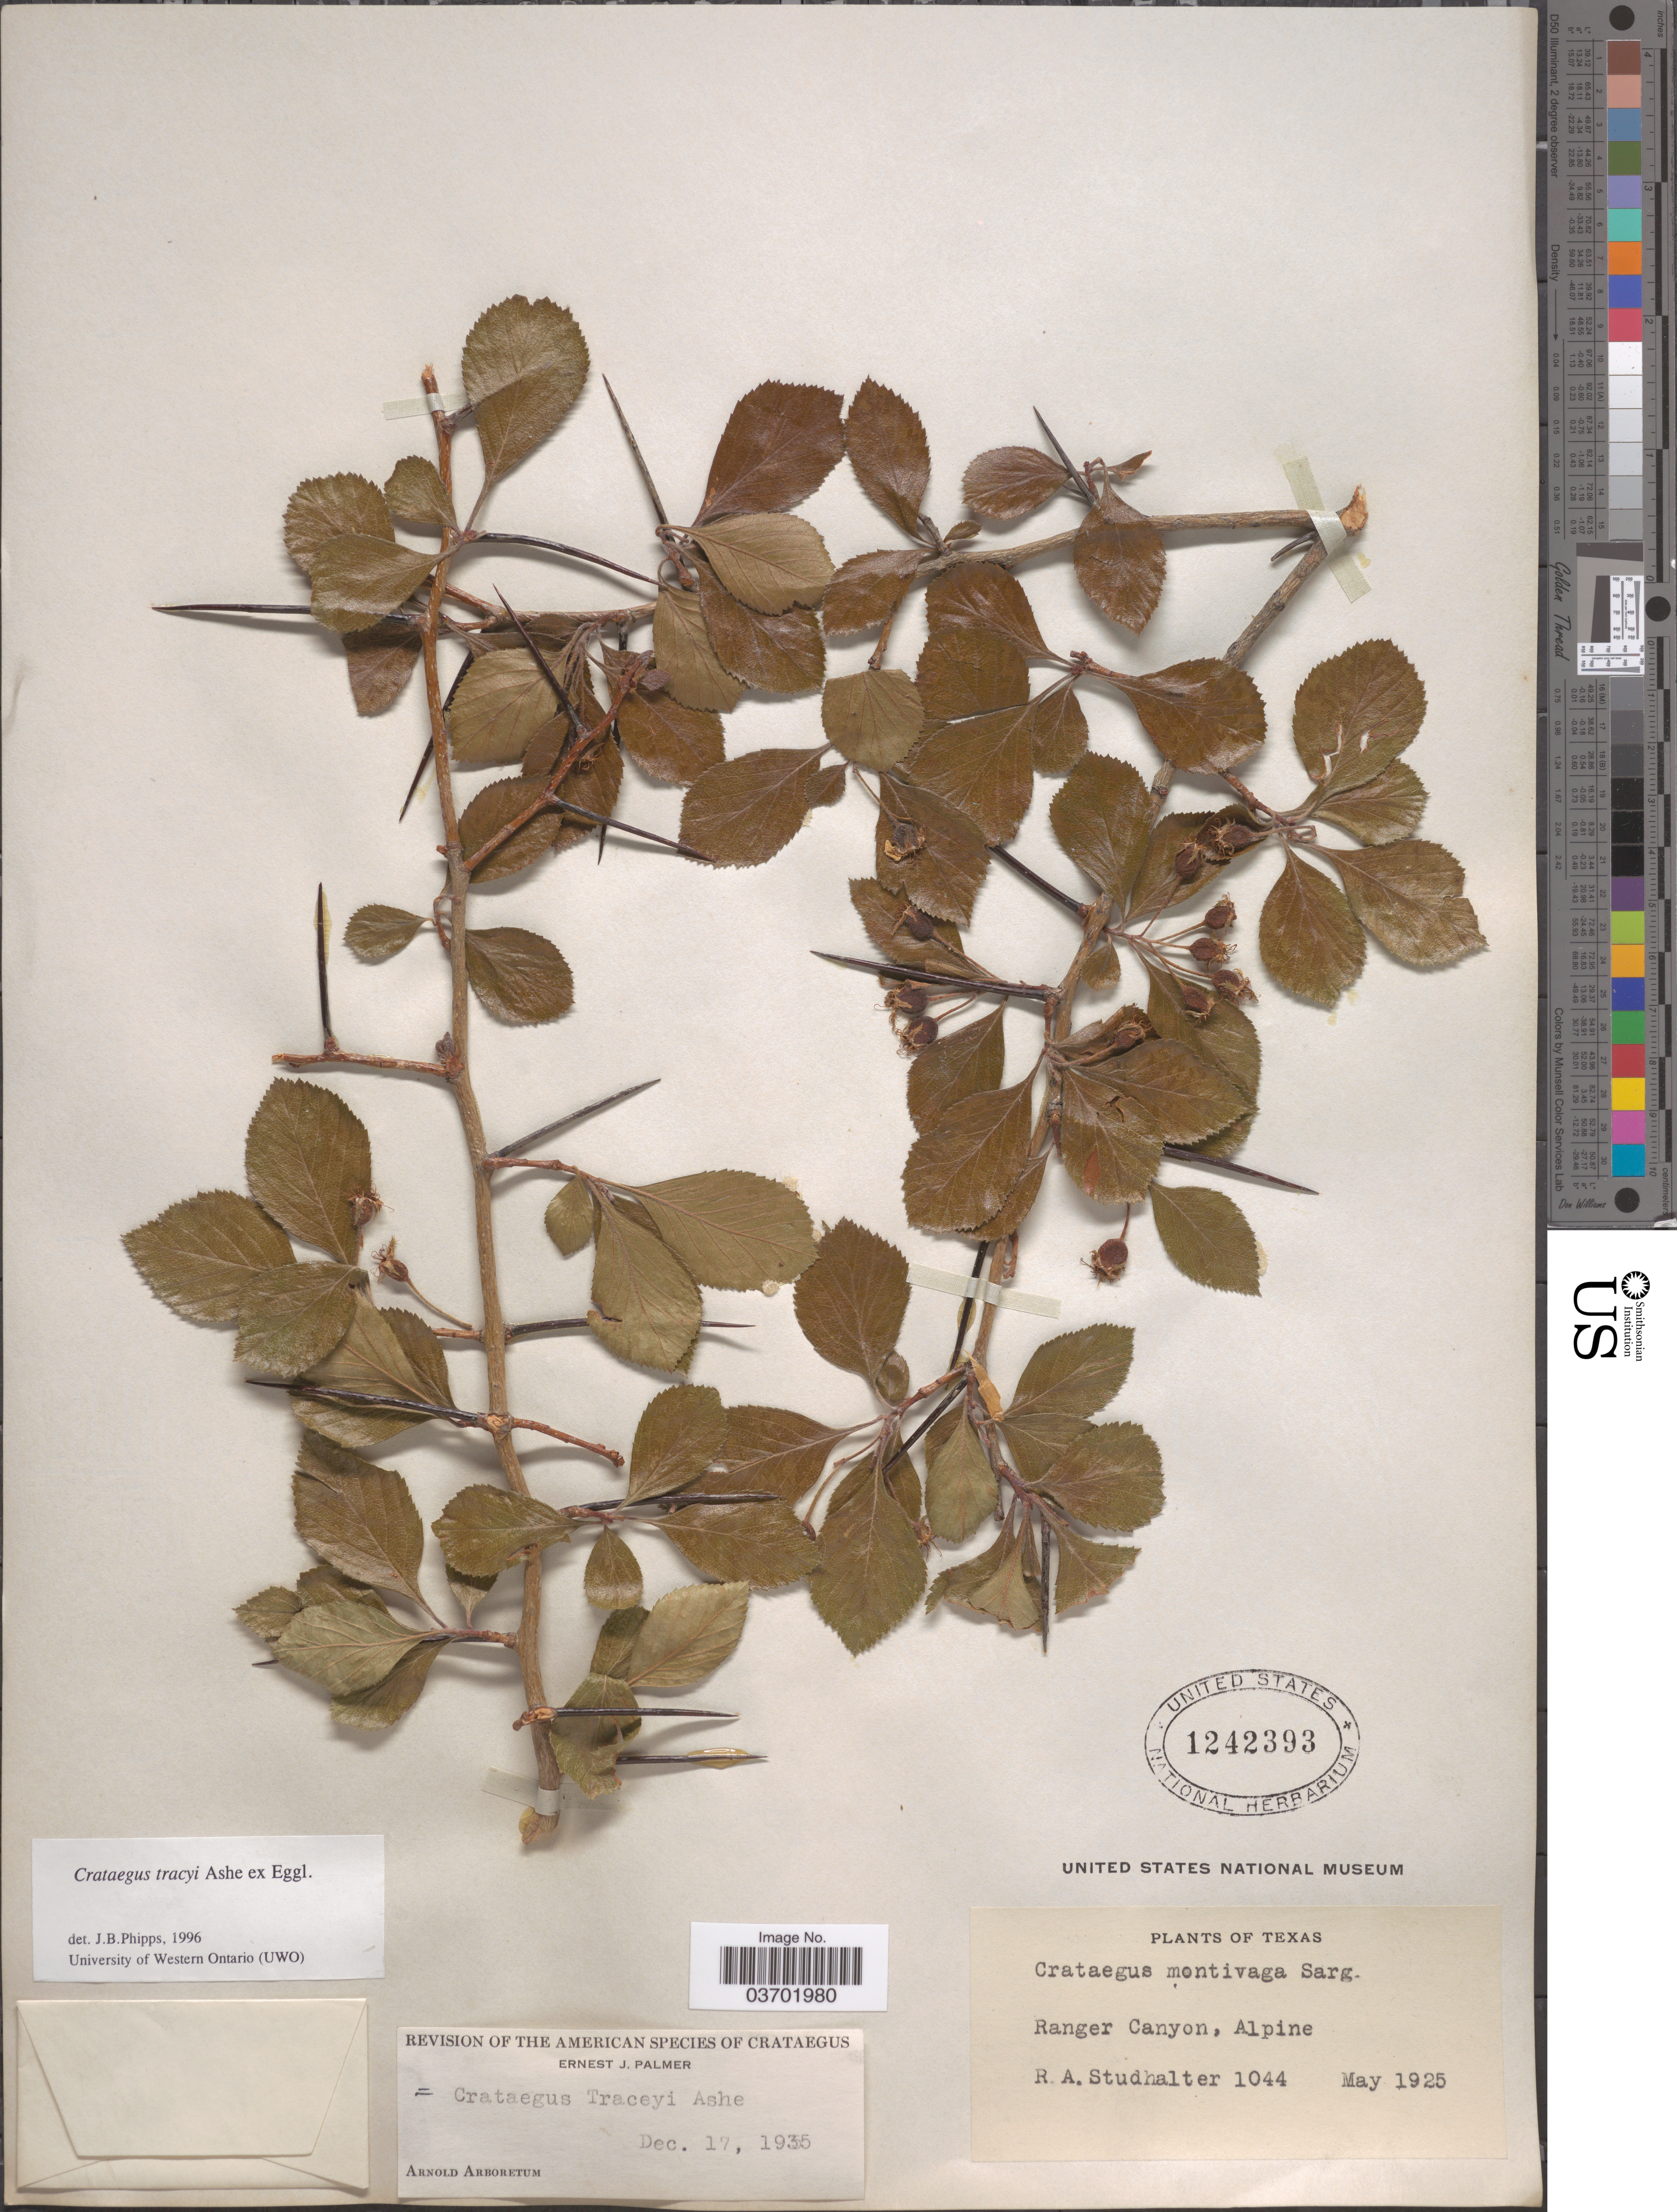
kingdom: Plantae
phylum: Tracheophyta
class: Magnoliopsida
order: Rosales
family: Rosaceae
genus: Crataegus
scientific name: Crataegus tracyi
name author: Ashe ex Eggl.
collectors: R. Studhalter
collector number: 1044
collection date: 1925-05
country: United States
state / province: Texas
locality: Ranger Canyon, Alpine.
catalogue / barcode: US 1242393